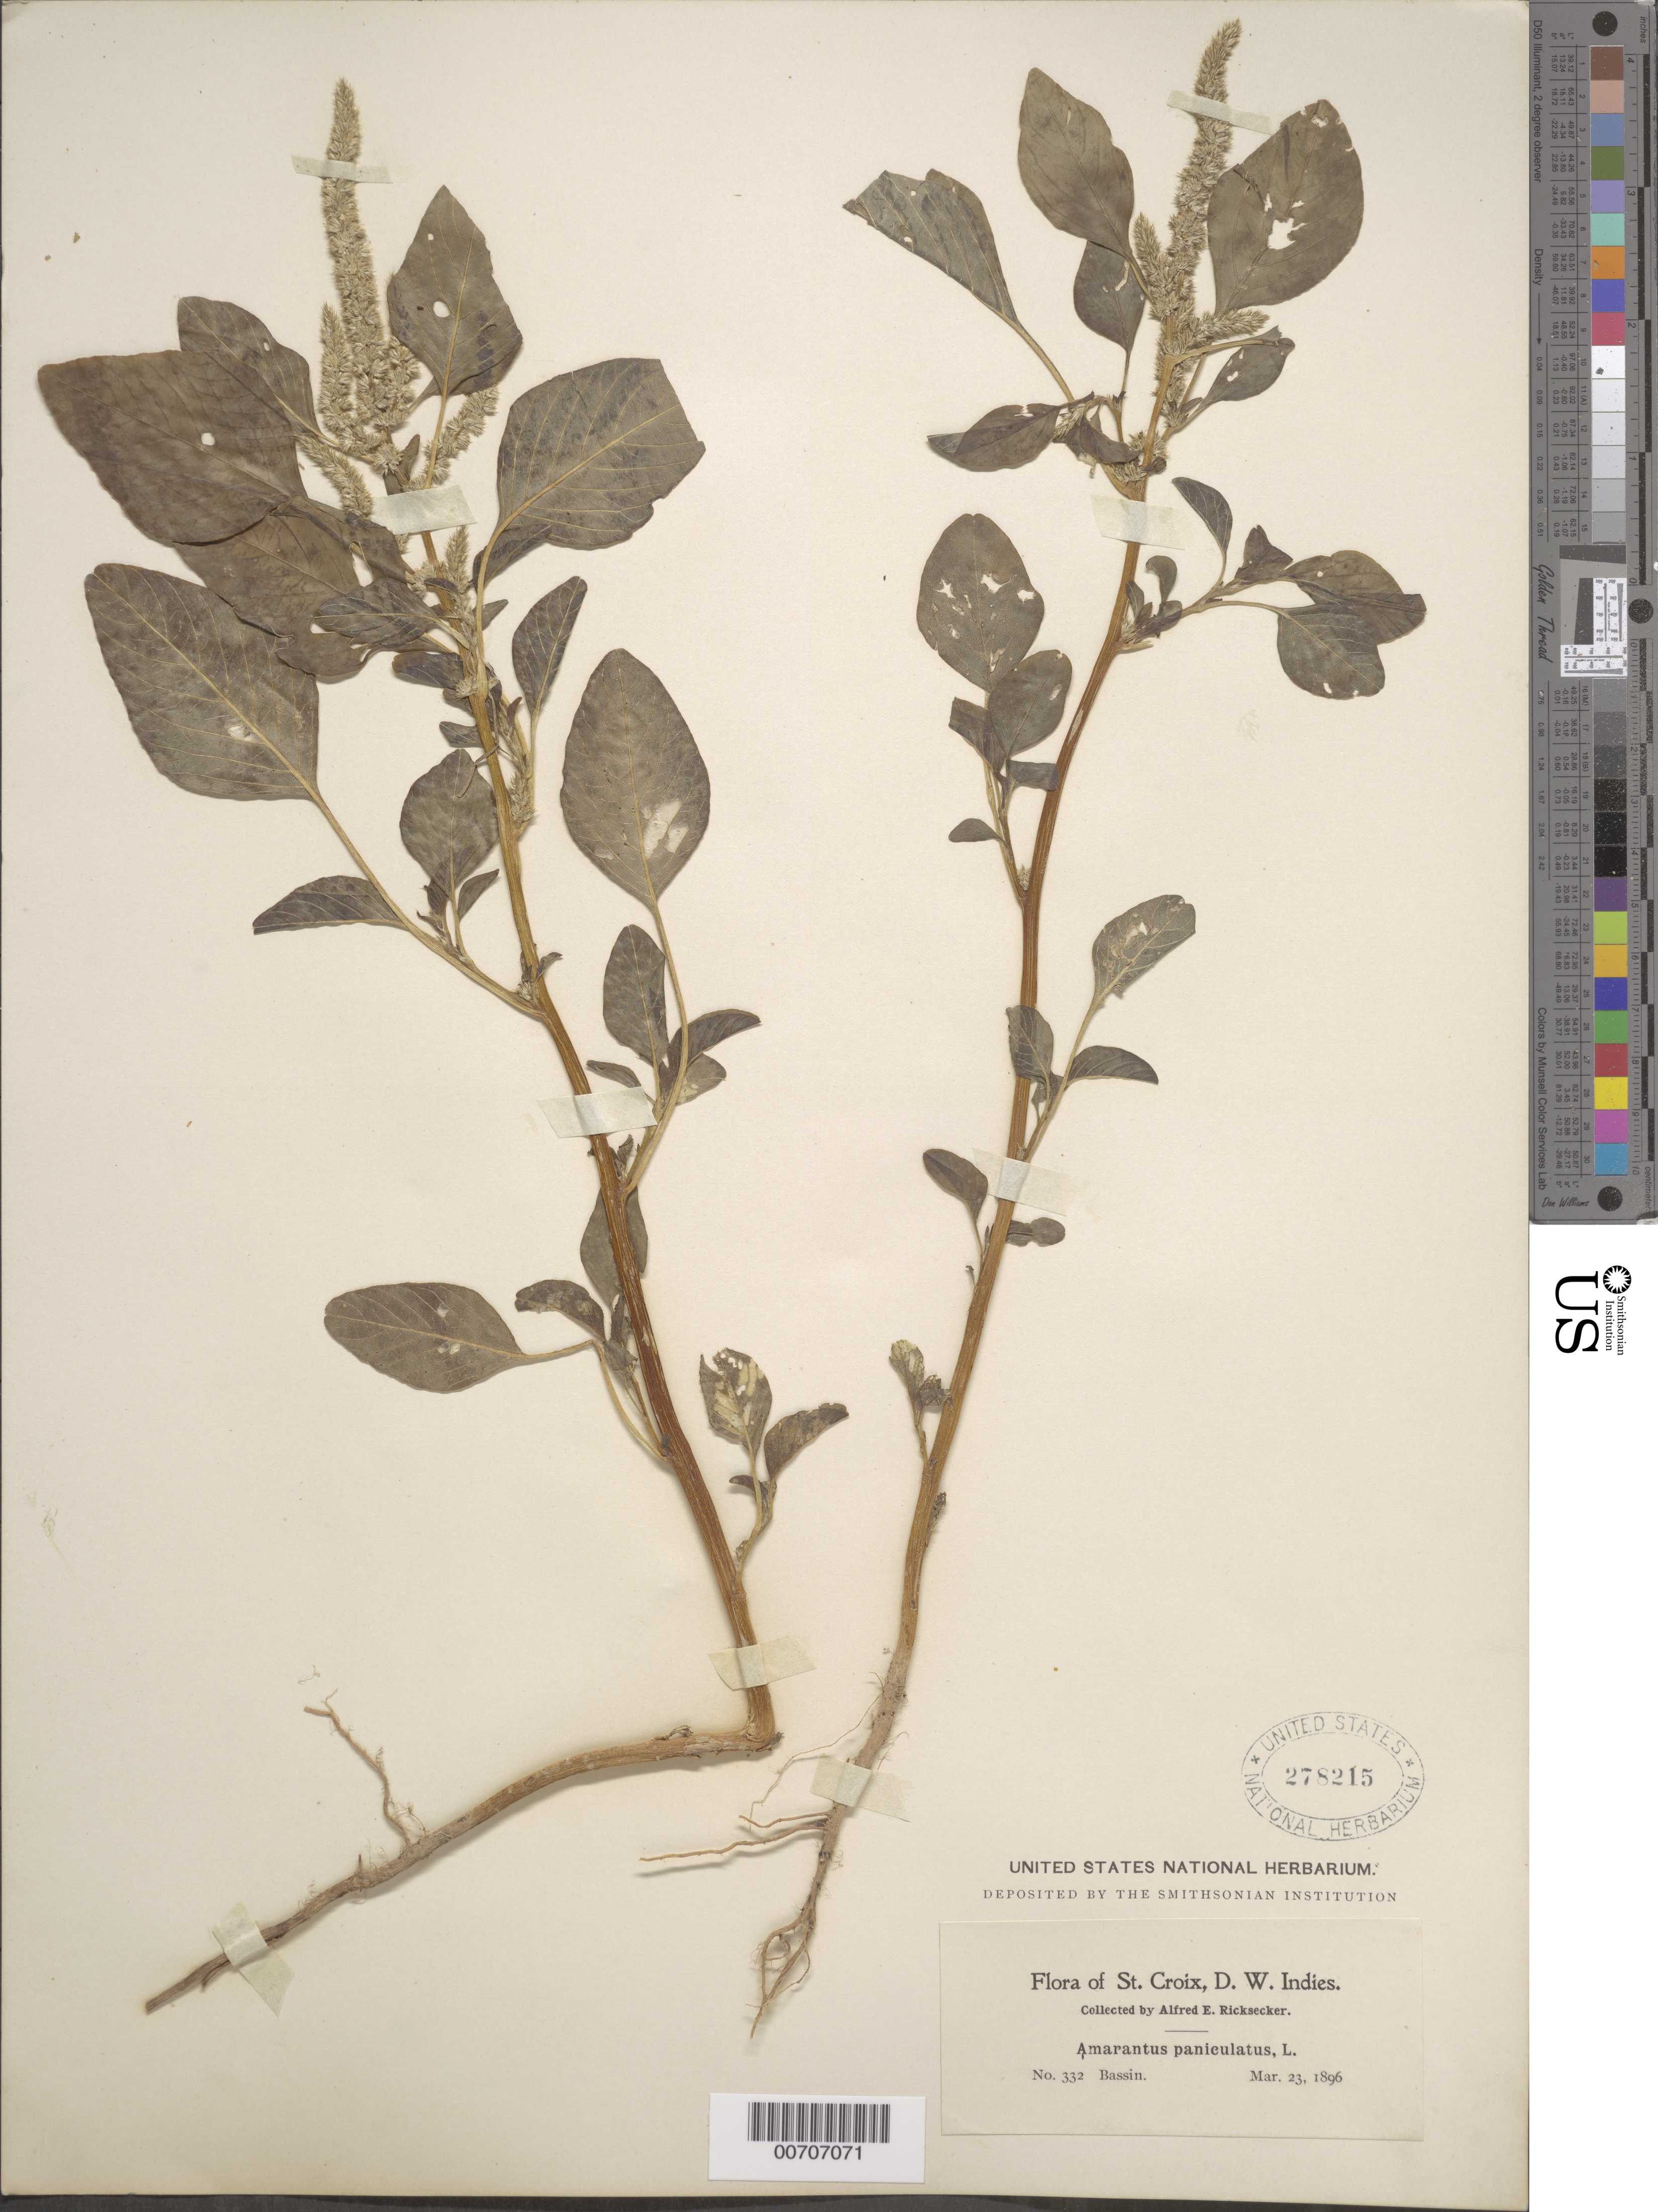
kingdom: Plantae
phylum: Tracheophyta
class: Magnoliopsida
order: Caryophyllales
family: Amaranthaceae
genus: Amaranthus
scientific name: Amaranthus paniculatus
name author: L.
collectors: A. E. Ricksecker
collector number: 332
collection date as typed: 23 Mar 1896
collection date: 1896-03-23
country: U.S. Virgin Islands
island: St. Croix Island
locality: Bassin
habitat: Bassin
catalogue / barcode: US 278215